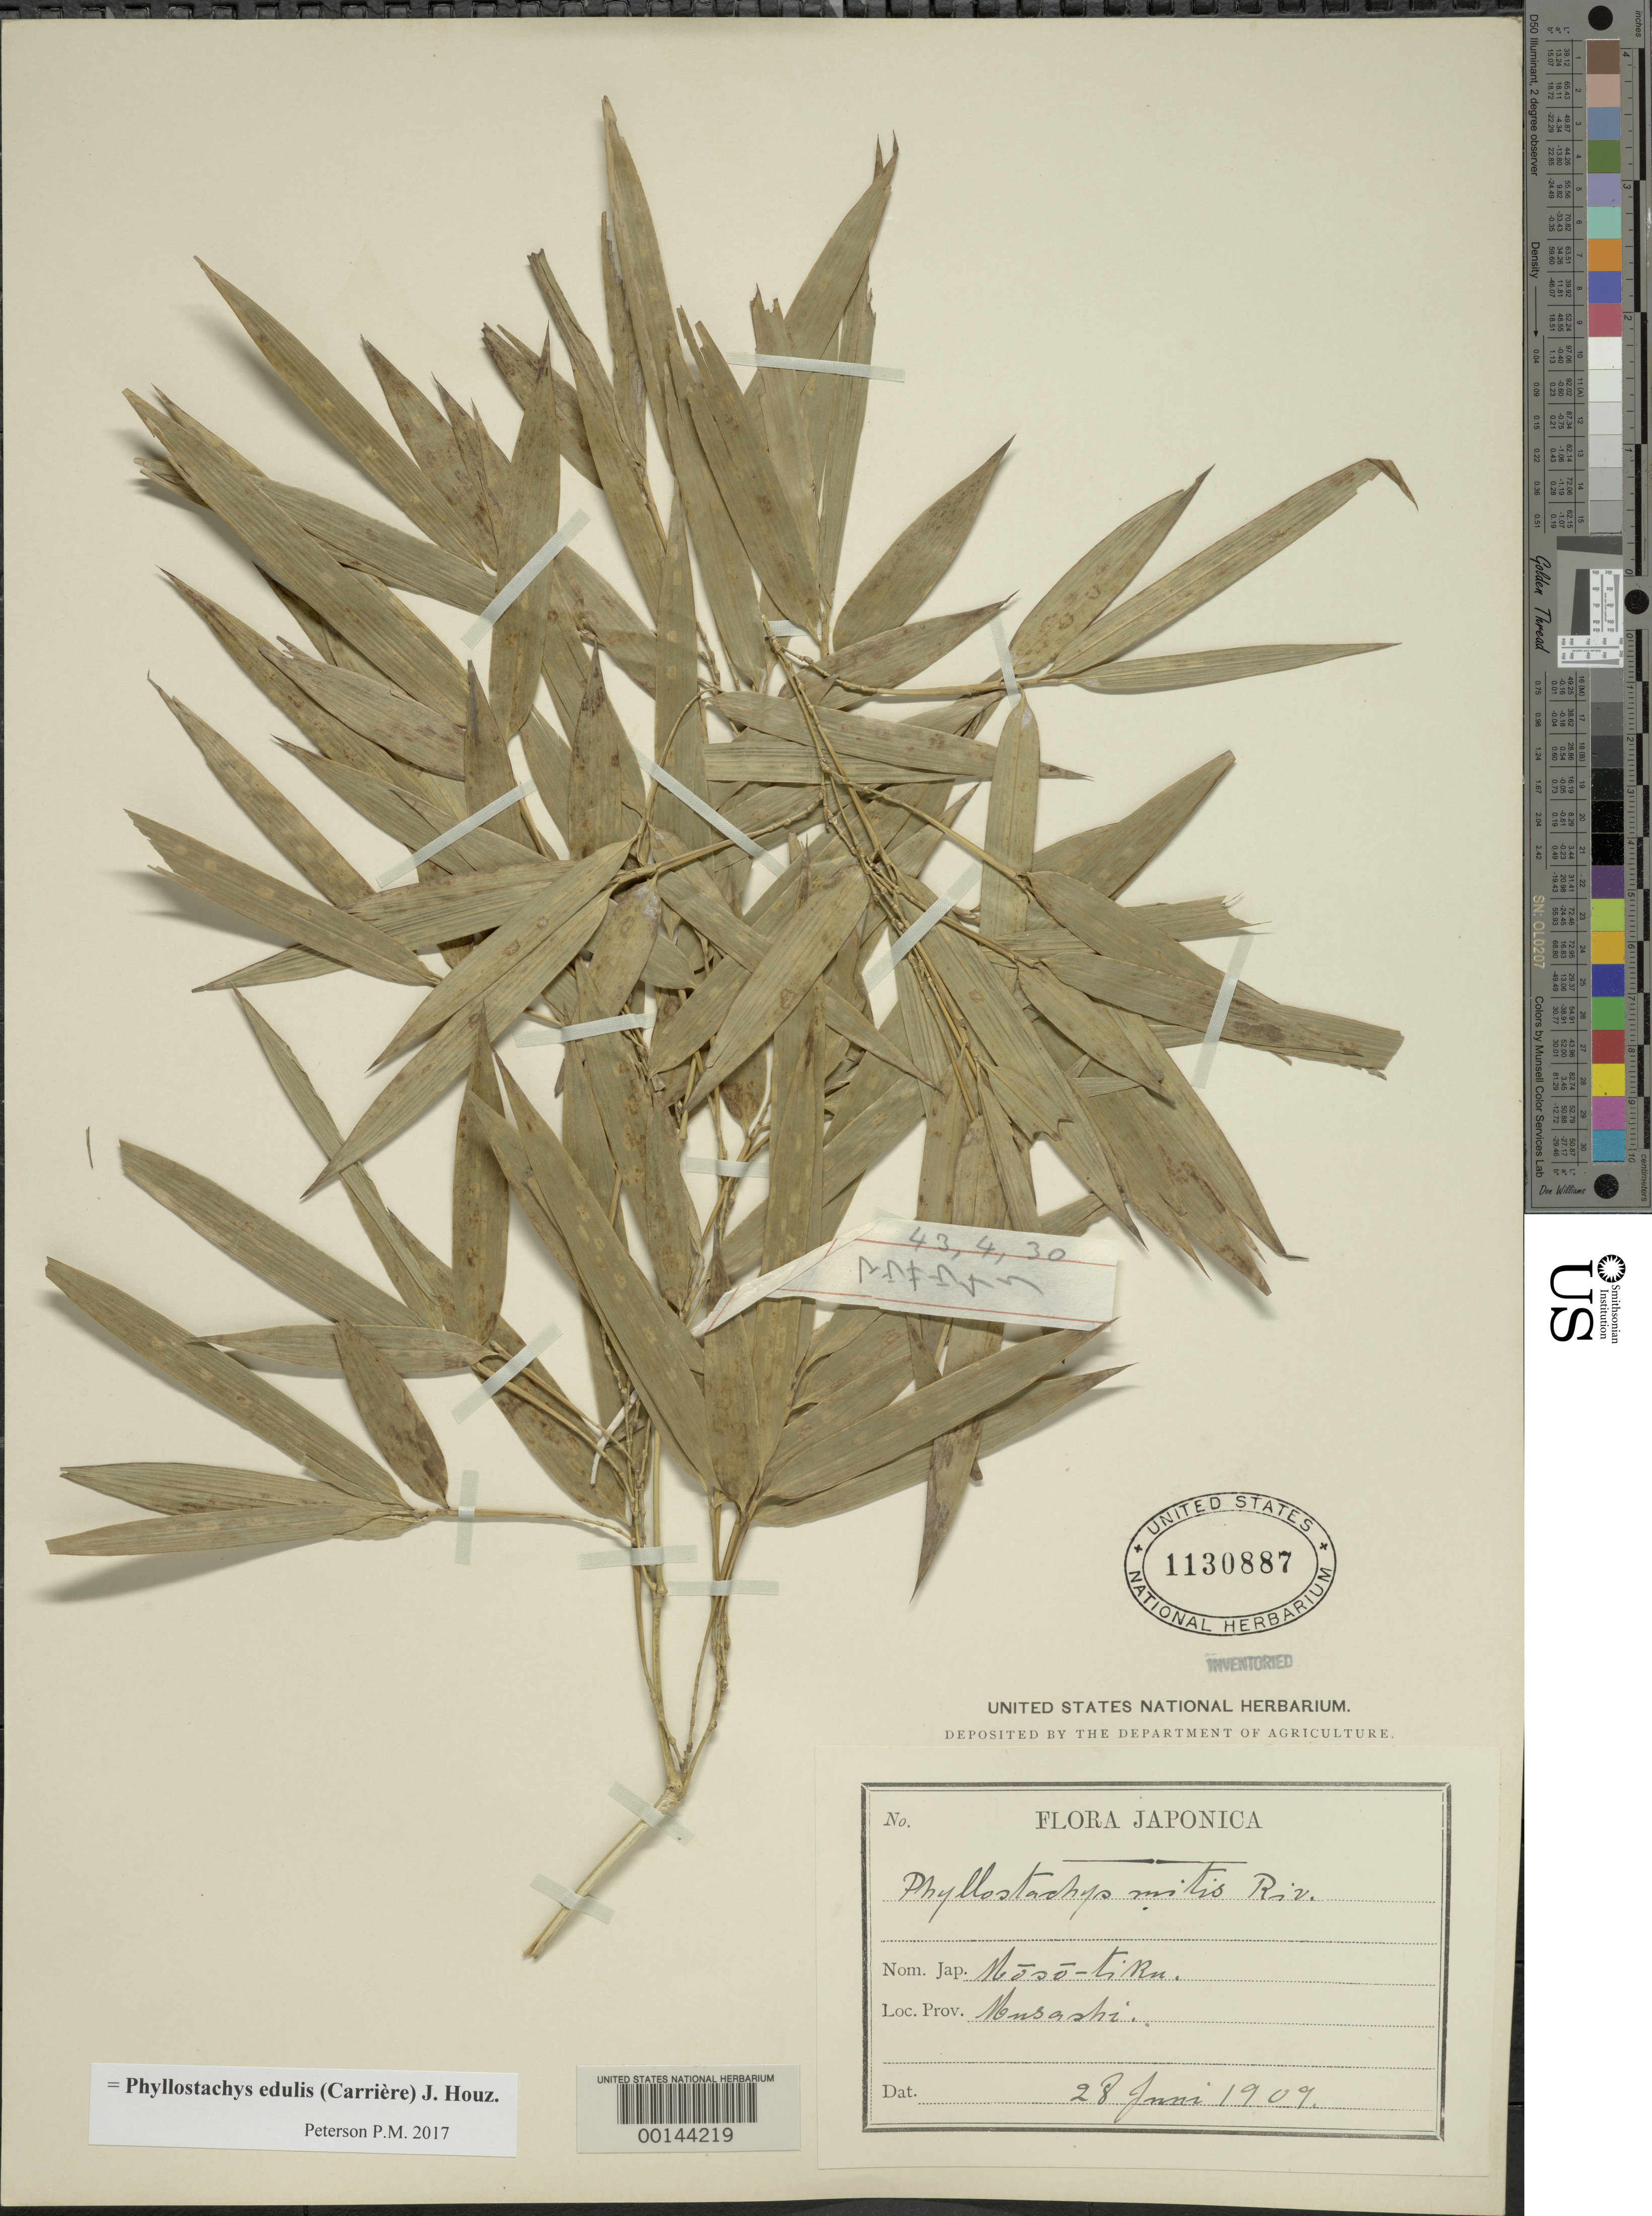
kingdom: Plantae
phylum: Tracheophyta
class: Liliopsida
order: Poales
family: Poaceae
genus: Phyllostachys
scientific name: Phyllostachys edulis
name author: (Carrière) J. Houz.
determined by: Poaceae Reorganization Project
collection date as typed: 28 Jun 1909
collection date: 1909-06-28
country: Japan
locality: Musashi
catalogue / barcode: US 1130887